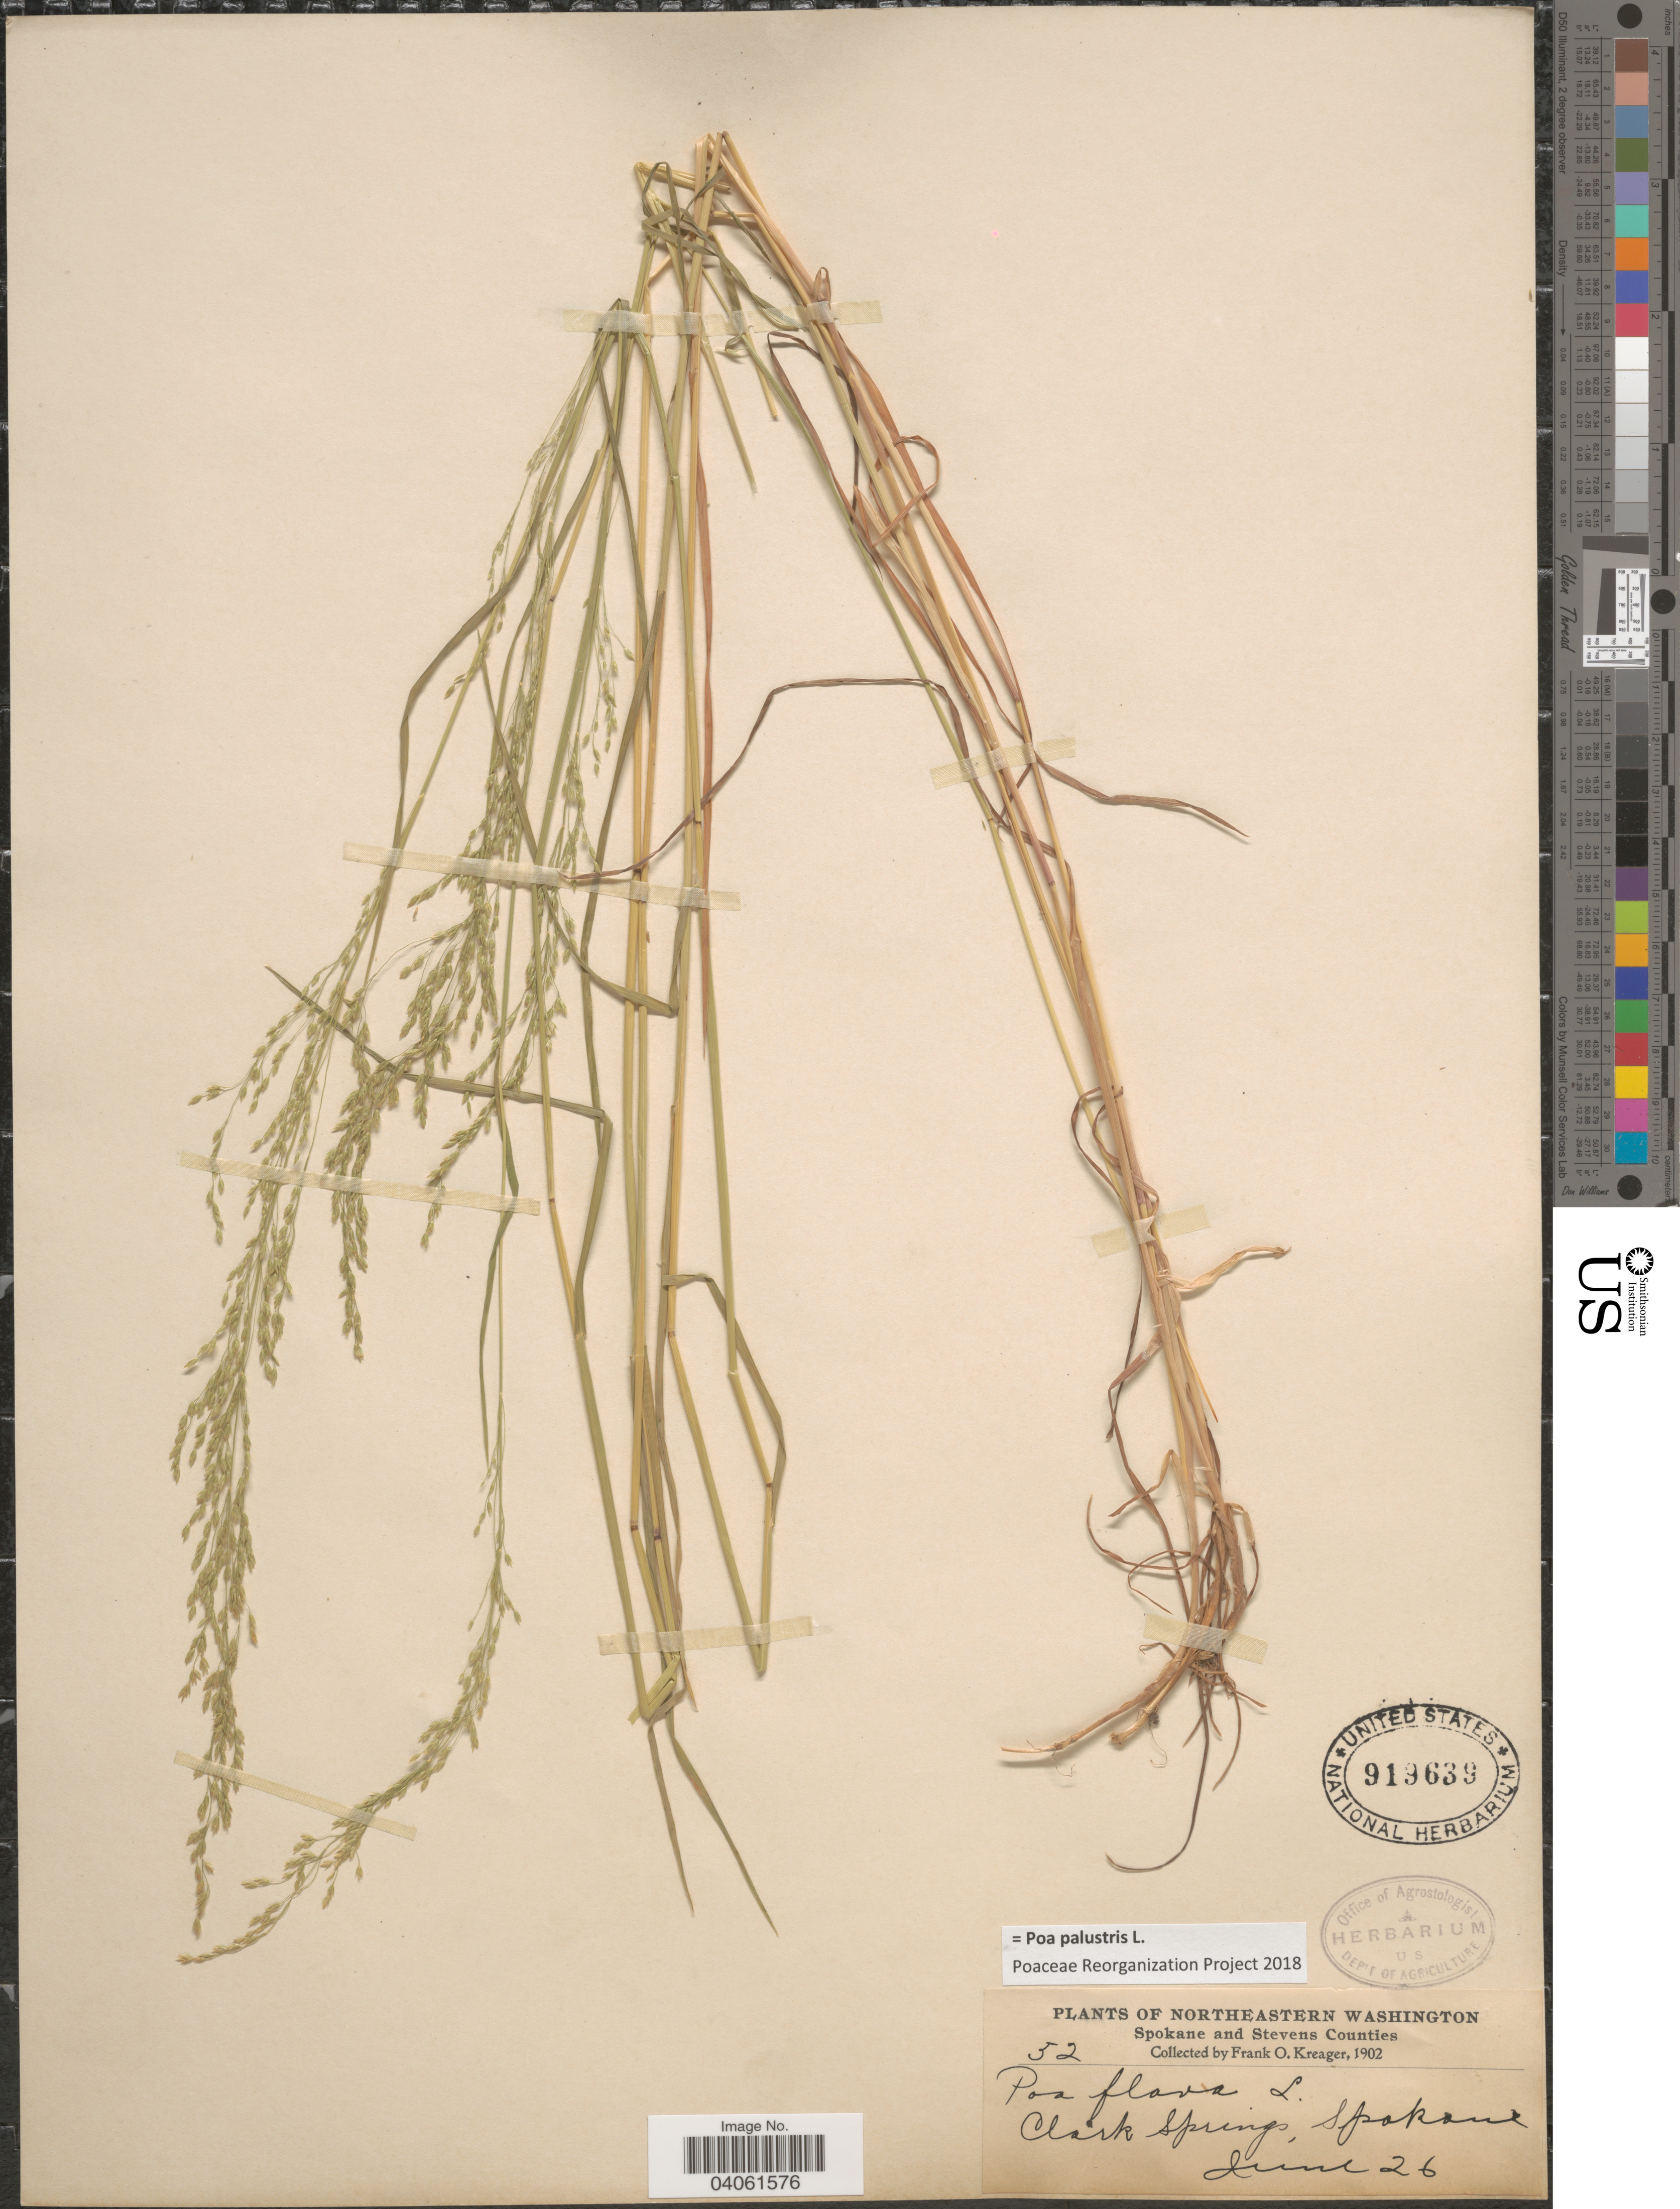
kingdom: Plantae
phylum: Tracheophyta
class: Liliopsida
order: Poales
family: Poaceae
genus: Poa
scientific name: Poa palustris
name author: L.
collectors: F. Kreager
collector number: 52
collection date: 1902-06-26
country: United States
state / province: Washington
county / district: Spokane / Stevens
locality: Northeastern Washington. Spokane and Stevens Counties. Clark Springs, Spokane.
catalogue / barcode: US 919639